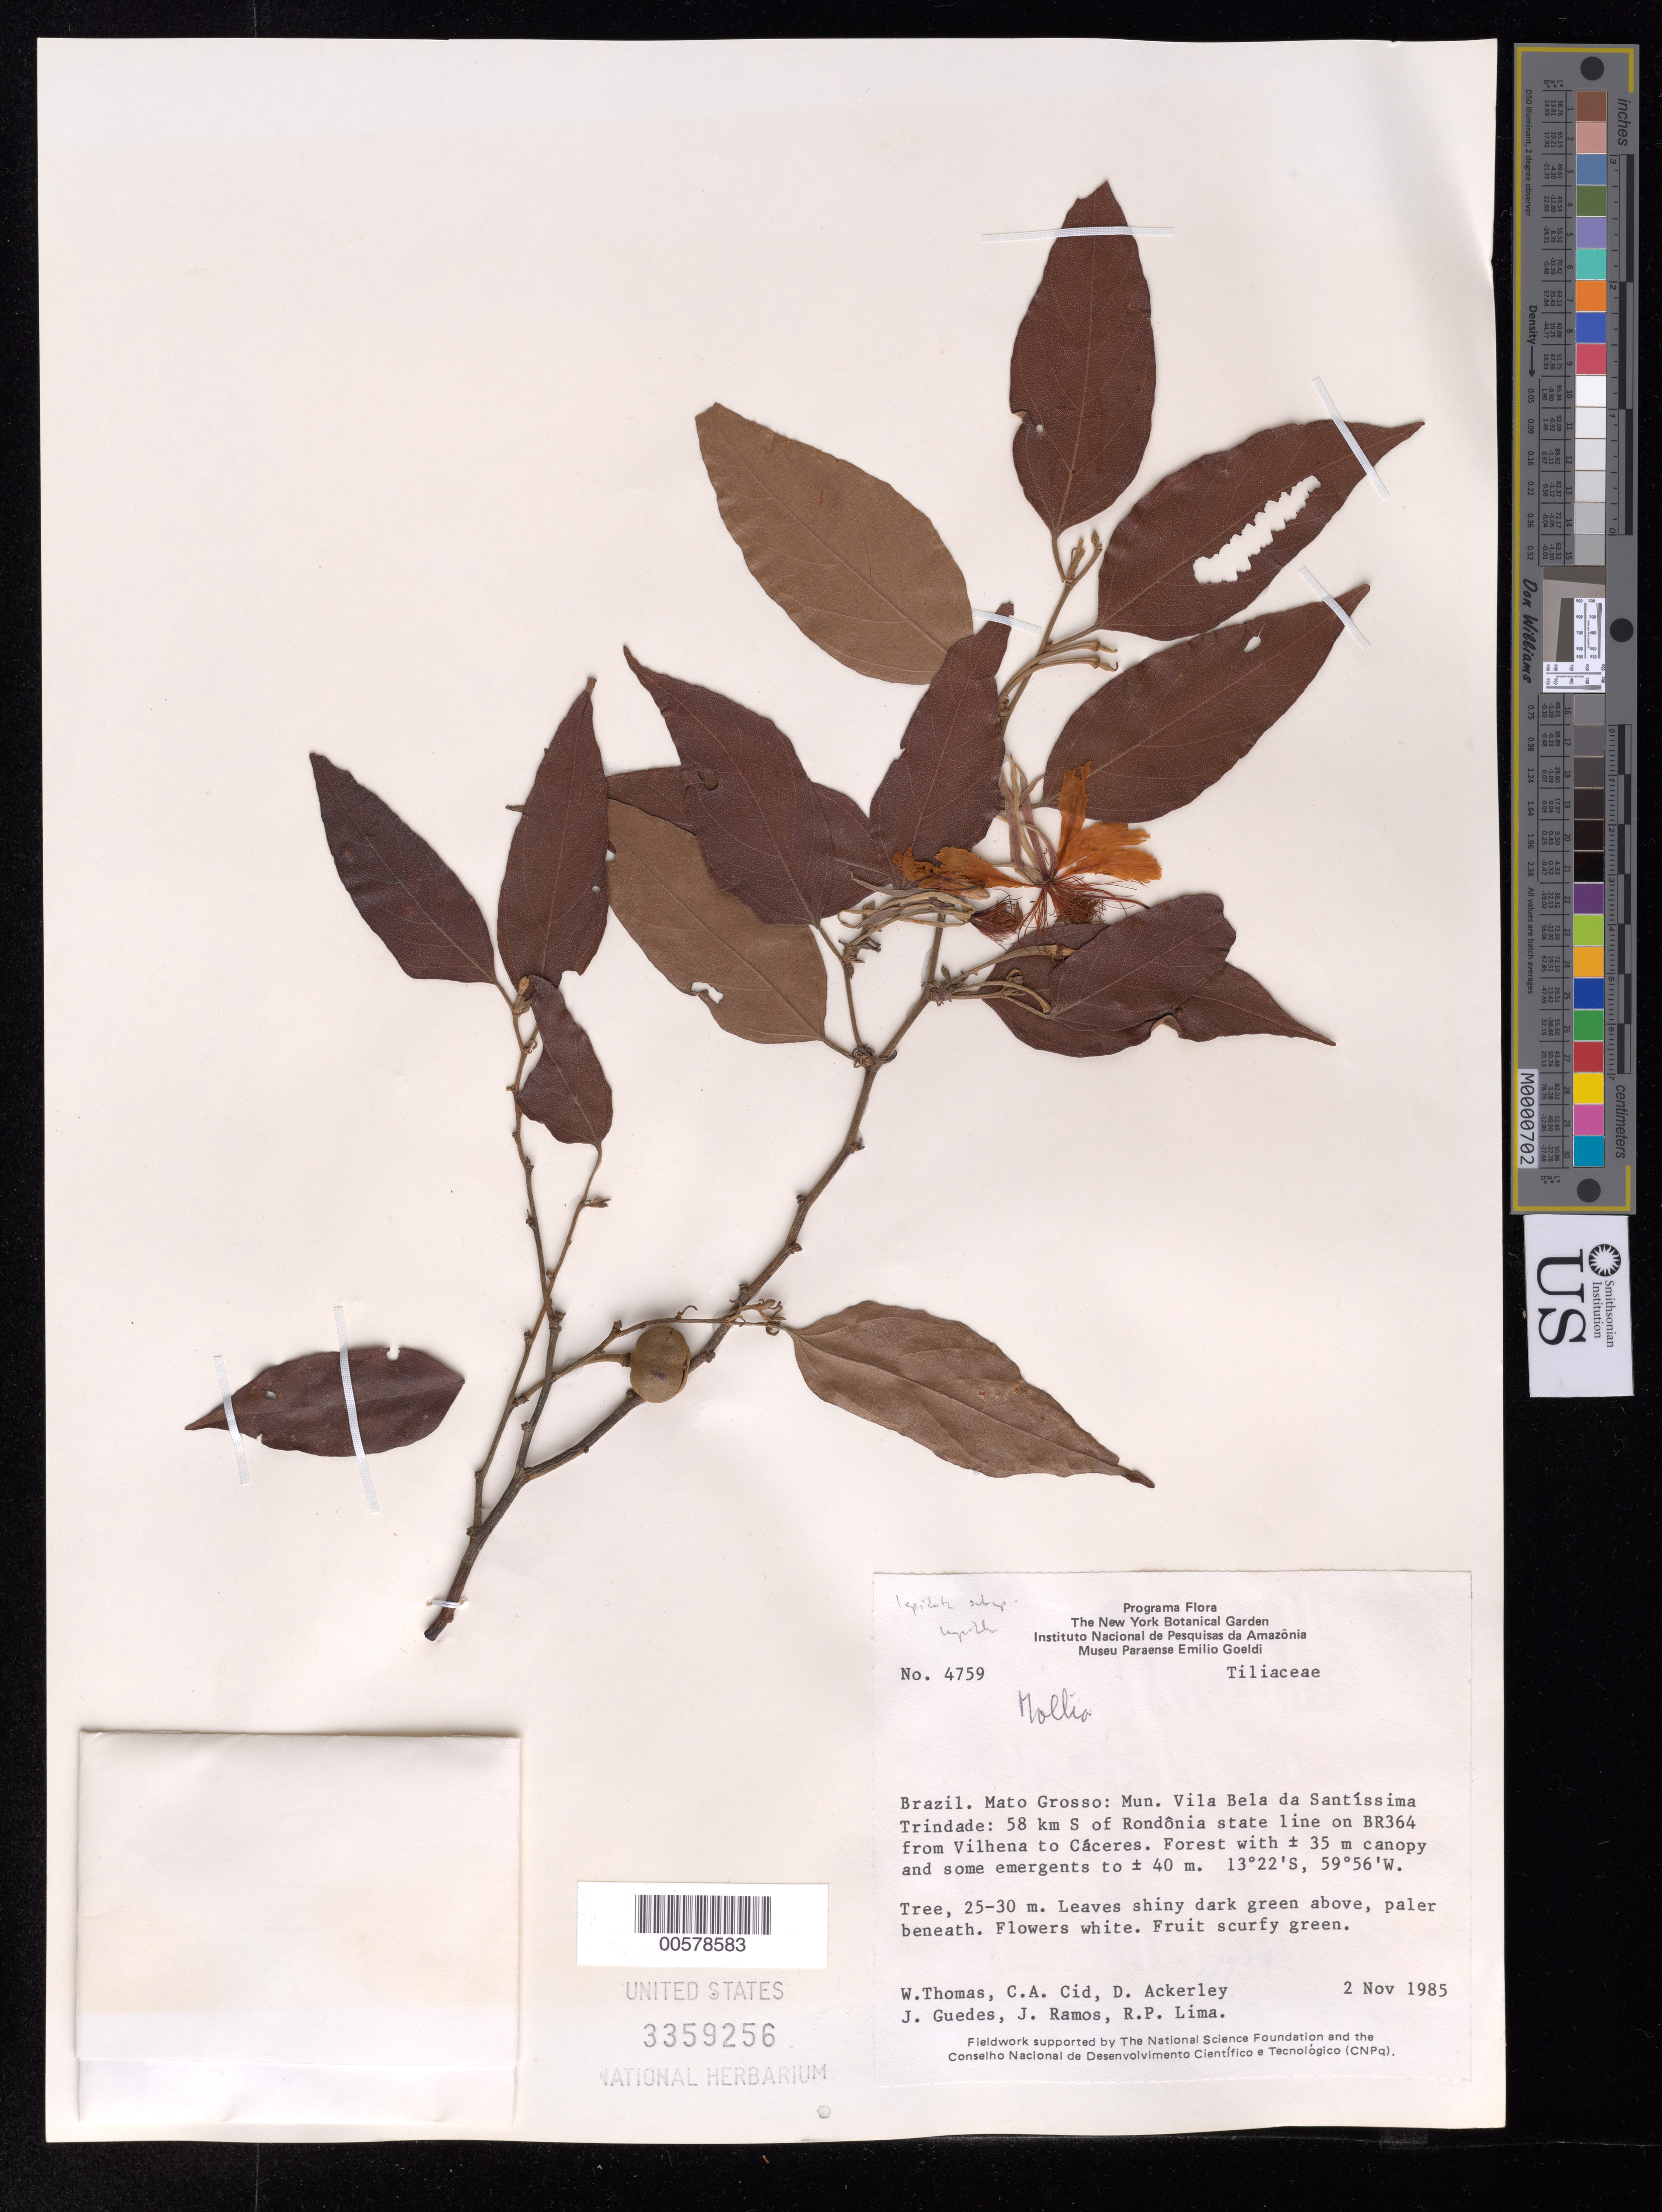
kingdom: Plantae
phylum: Tracheophyta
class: Magnoliopsida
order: Malvales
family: Malvaceae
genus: Mollia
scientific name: Mollia sp.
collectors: W. Thomas, C. A. Cid Ferreira, D. Ackerley, J. Guedes & J. F. Ramos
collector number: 4759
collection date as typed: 02 Nov 1985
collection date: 1985-11-02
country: Brazil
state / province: Mato Grosso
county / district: Vila Bela da Santíssima Trindade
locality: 58 km S of Rondônia state line on BR364 from Vilhena to Cáceras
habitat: Forest with =/- 35 m canopy and some emergents to =/- 40 m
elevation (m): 40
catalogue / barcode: US 3359256